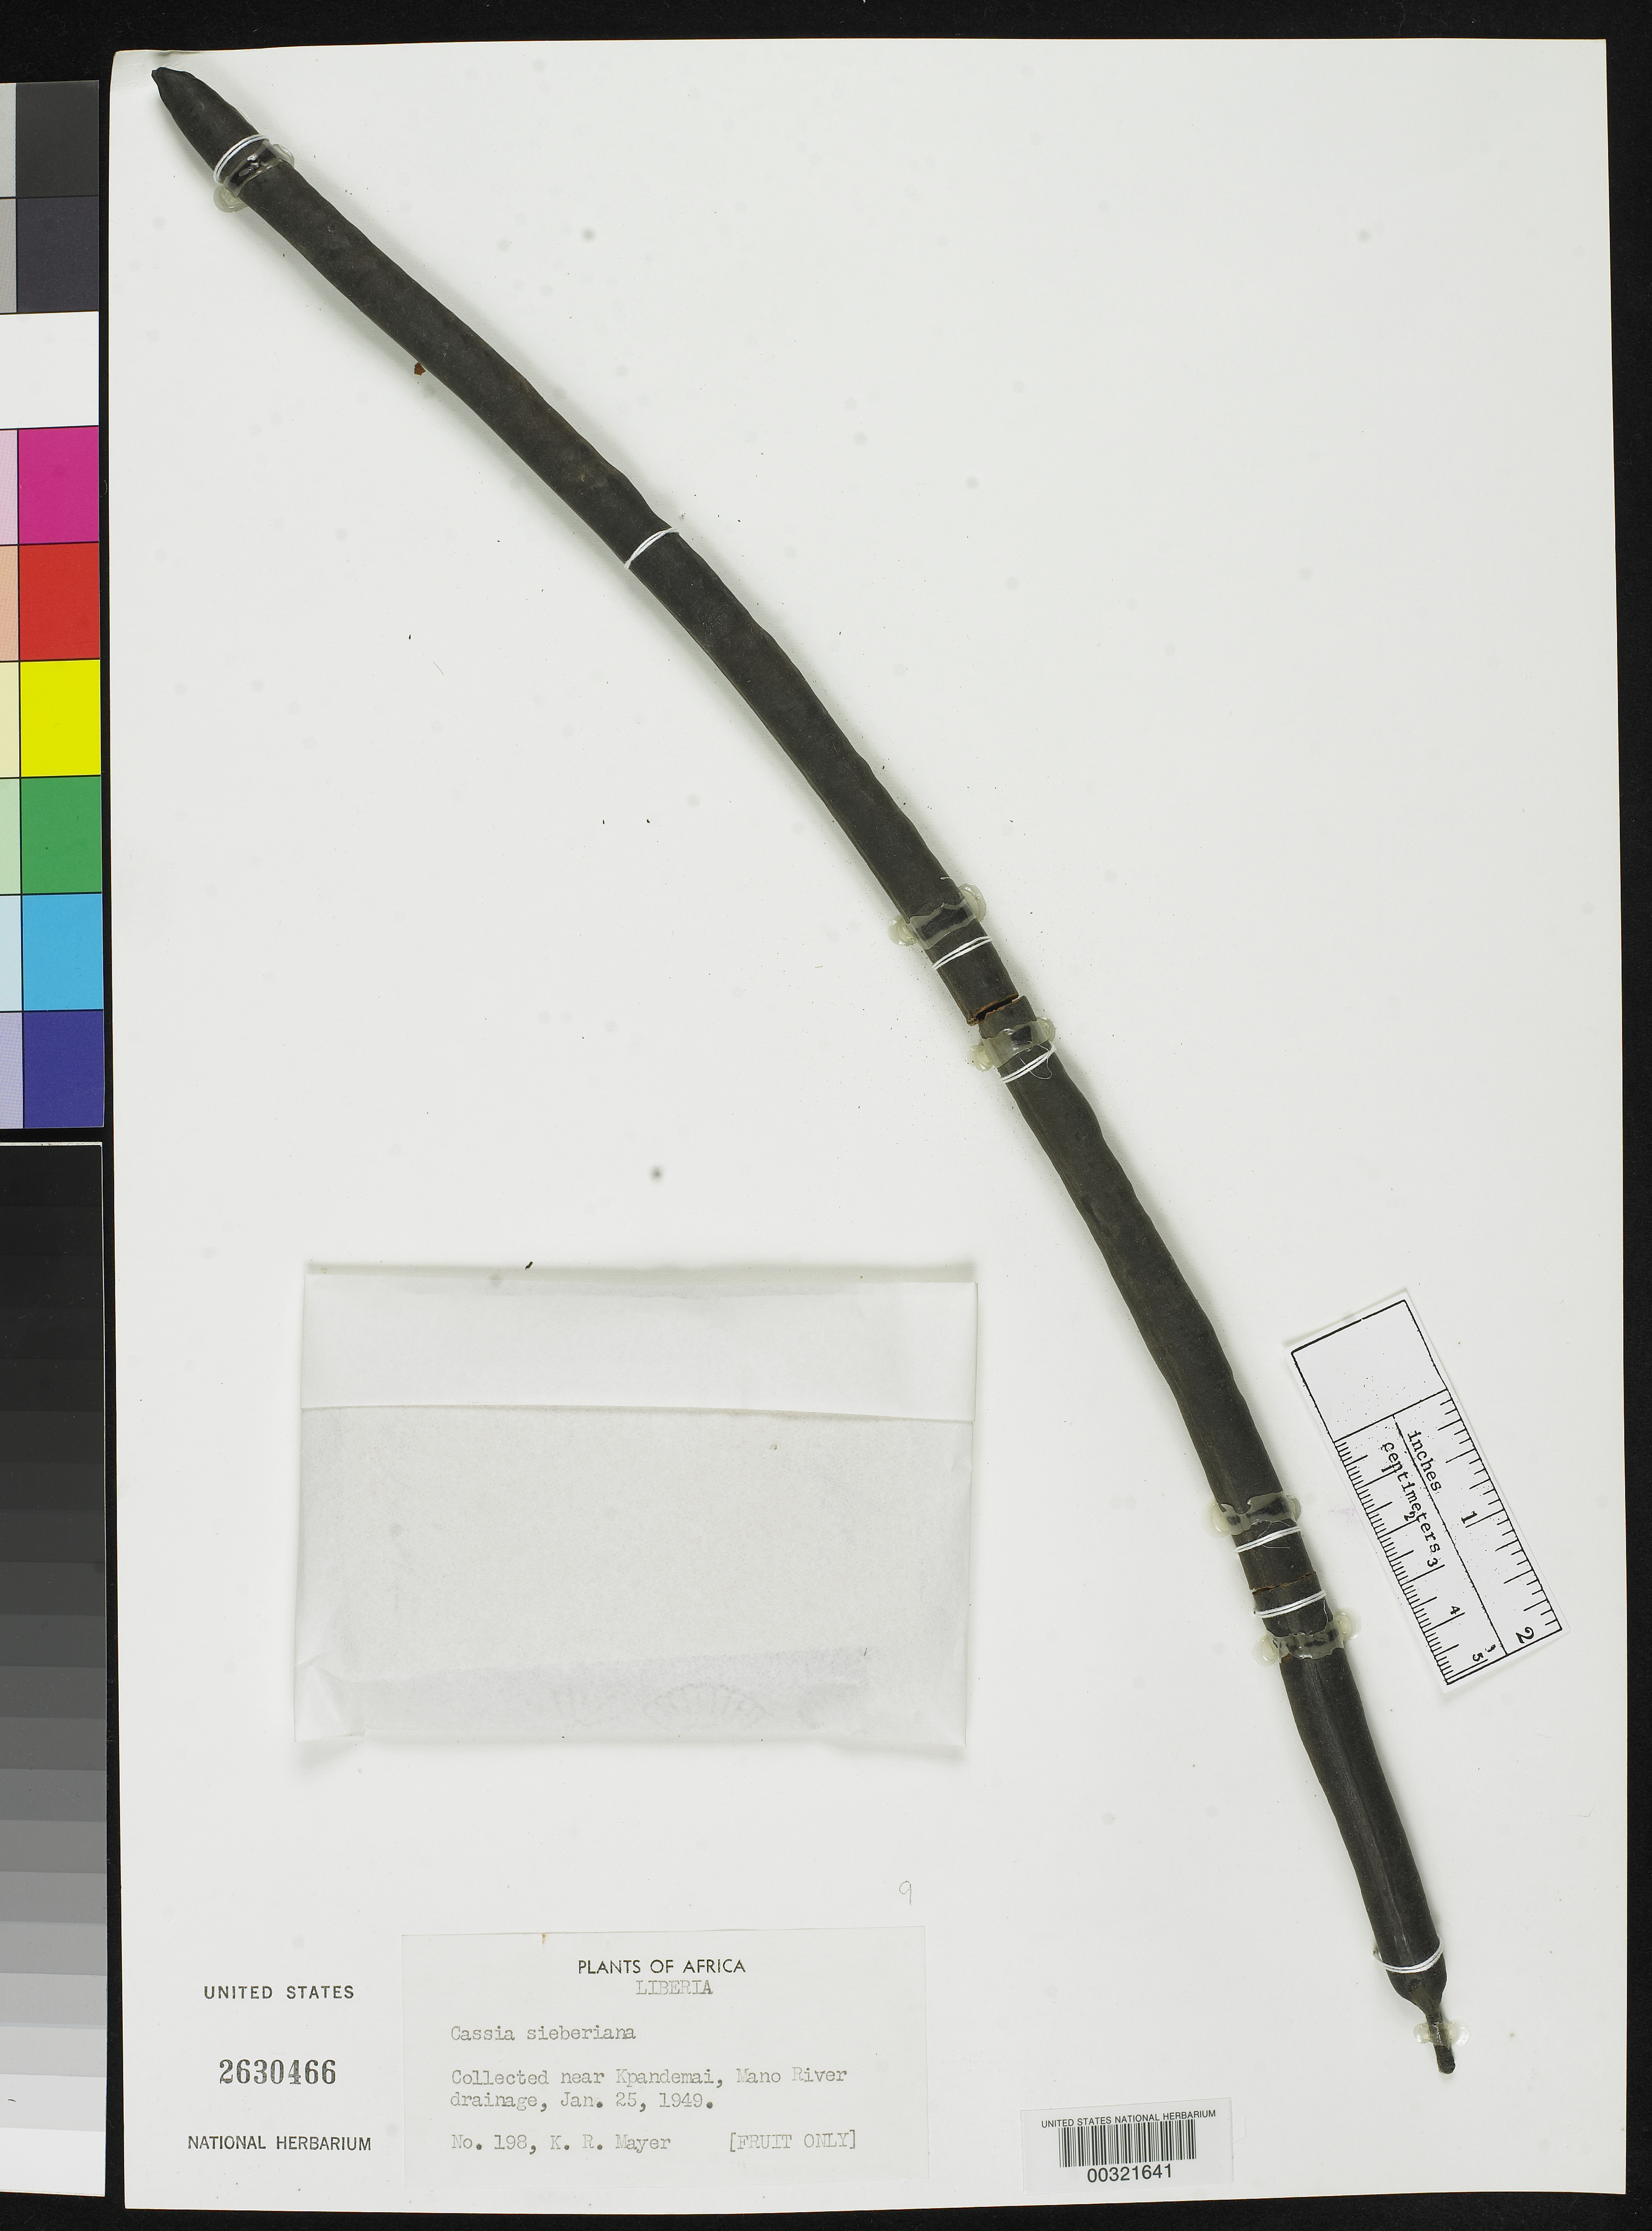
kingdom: Plantae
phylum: Tracheophyta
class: Magnoliopsida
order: Fabales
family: Fabaceae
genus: Cassia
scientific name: Cassia sieberiana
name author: DC.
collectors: K. R. Mayer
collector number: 198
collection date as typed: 25 Jan 1949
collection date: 1949-01-25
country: Liberia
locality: Near Kpandemai, Mano River drainage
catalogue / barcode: US 2630466